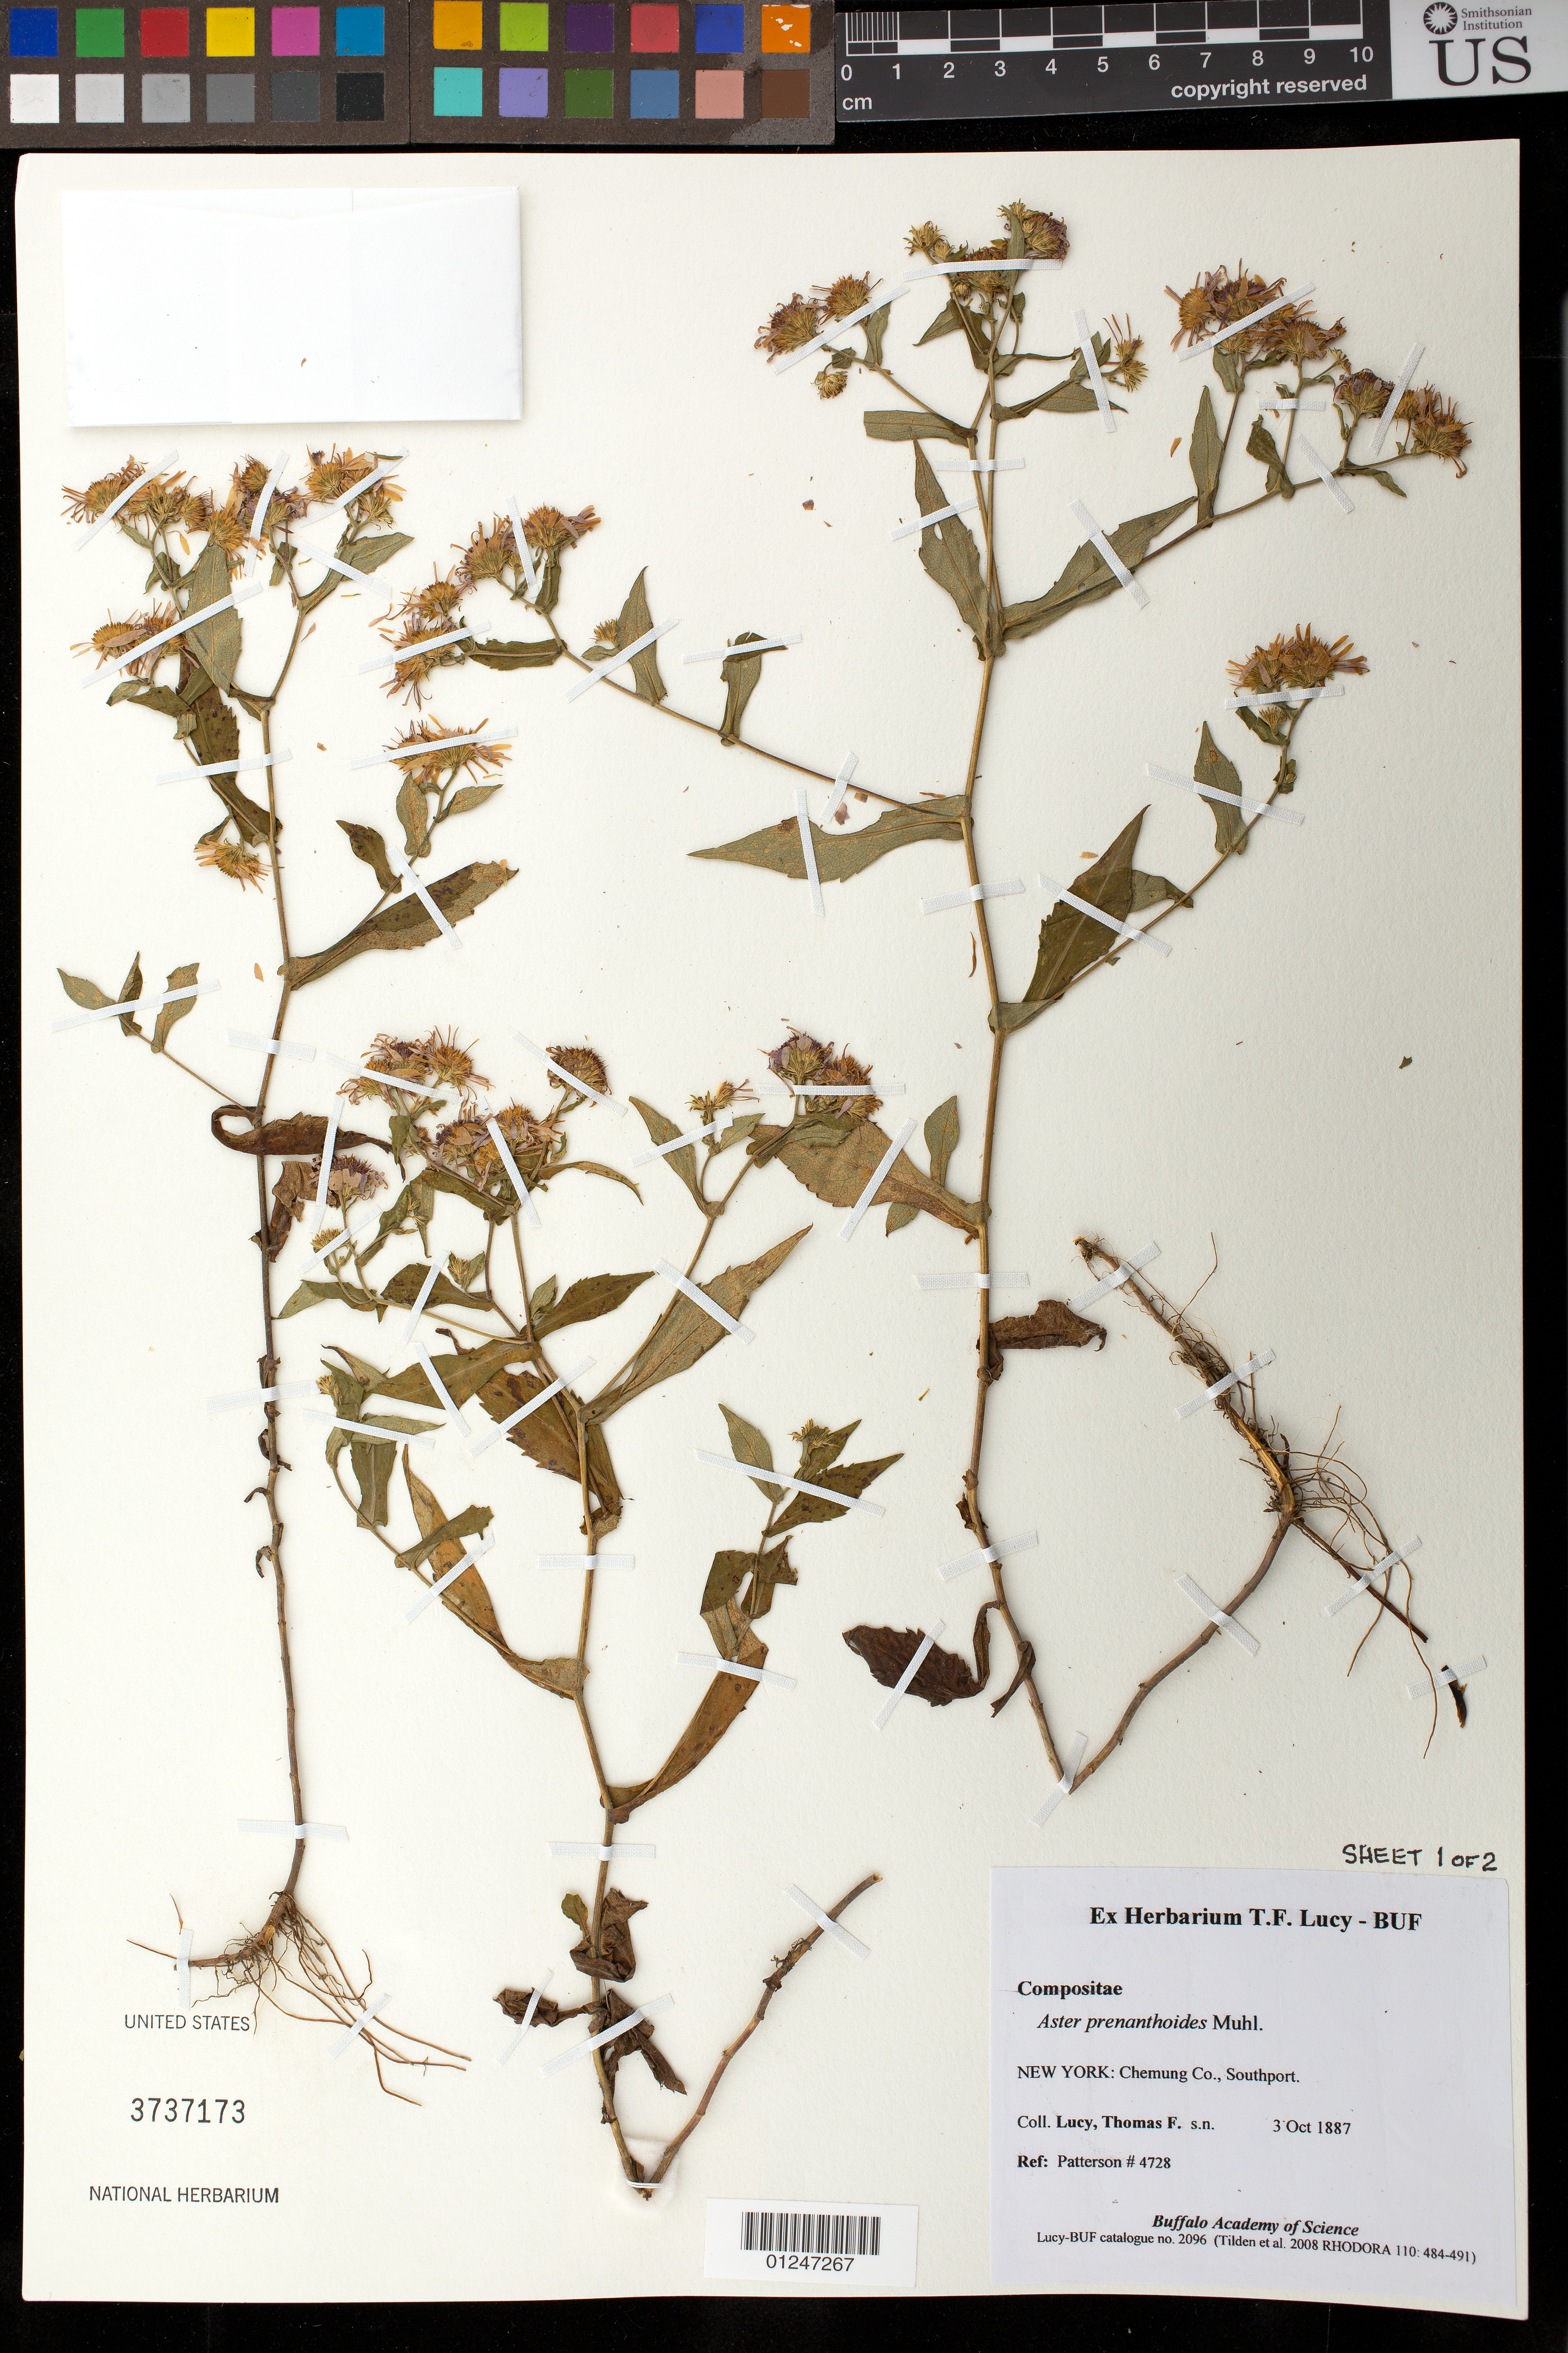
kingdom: Plantae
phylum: Tracheophyta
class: Magnoliopsida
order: Asterales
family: Asteraceae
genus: Symphyotrichum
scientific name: Symphyotrichum prenanthoides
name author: (Muhl. ex Willd.) G.L. Nesom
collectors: T. Lucy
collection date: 1887-10-03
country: United States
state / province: New York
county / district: Chemung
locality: Southport.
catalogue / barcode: US 3737173